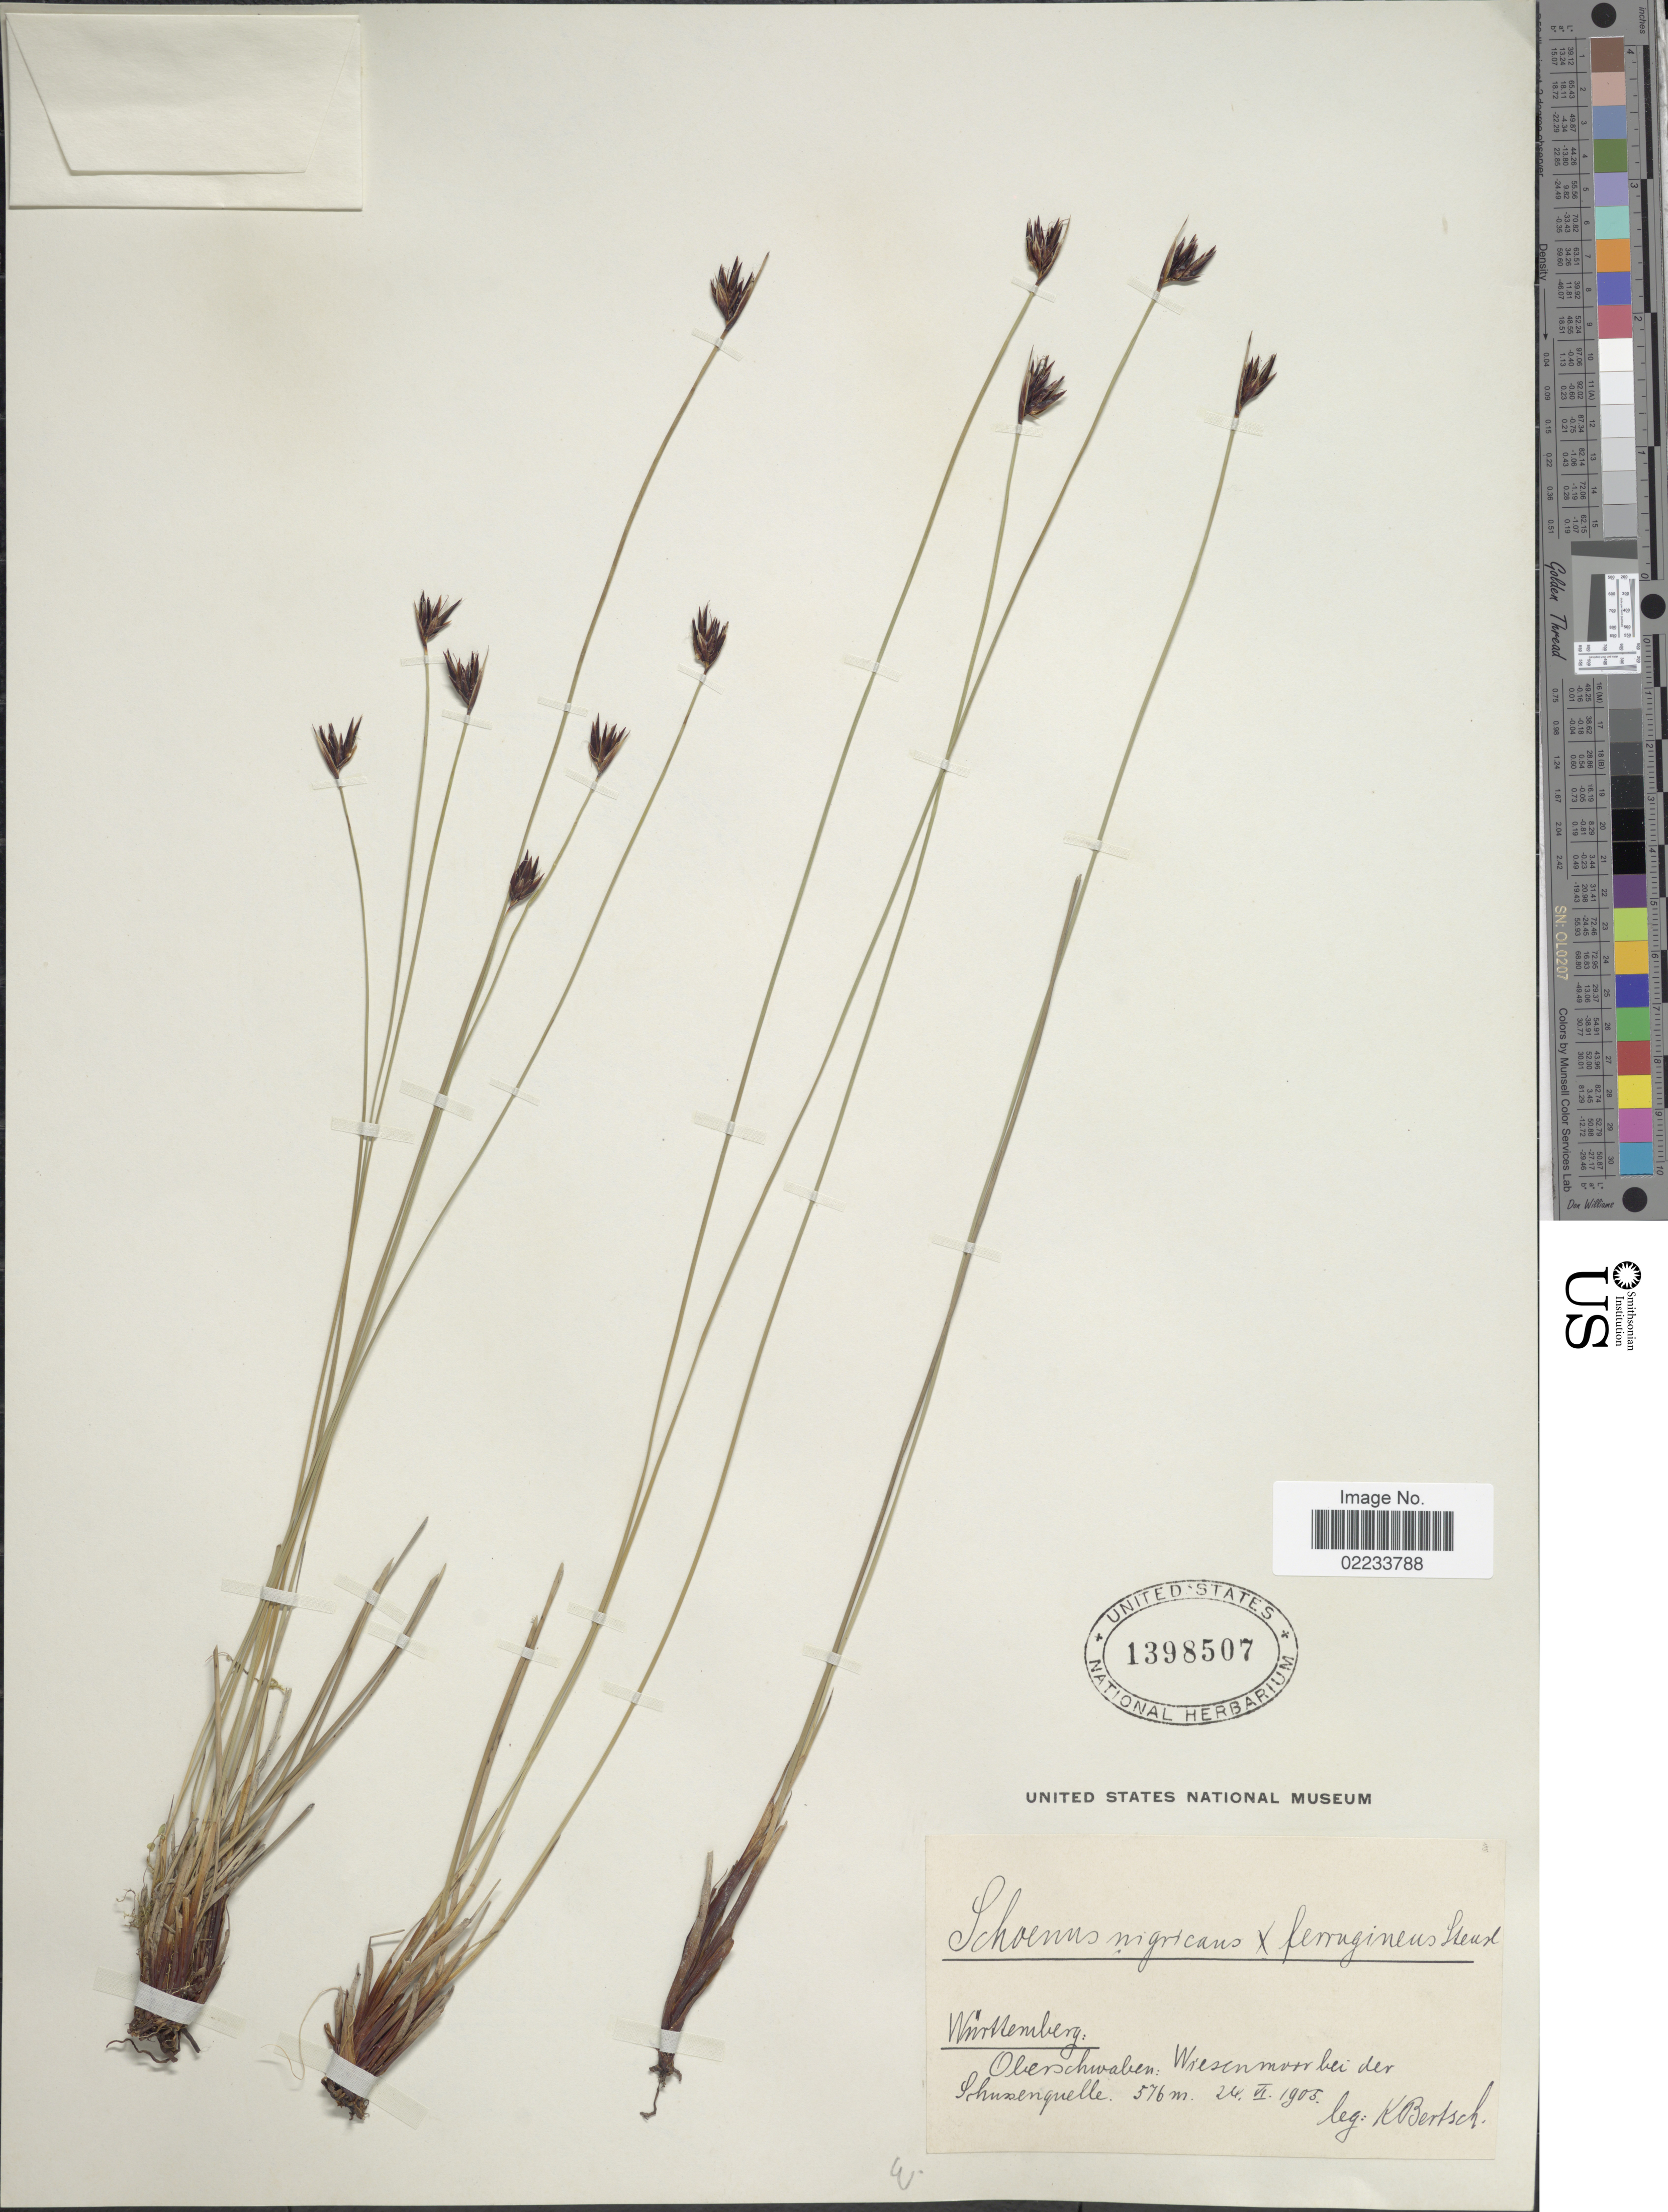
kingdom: Plantae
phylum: Tracheophyta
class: Liliopsida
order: Poales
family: Cyperaceae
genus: Schoenus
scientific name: Schoenus nigricans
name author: L.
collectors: K. Bertsch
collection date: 1905-06-24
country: Germany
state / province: Baden-Württemberg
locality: Württemberg: Oberschwalen: Wieen moor bei der Sohussenquelle [interpreted]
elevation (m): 576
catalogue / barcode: US 1398507